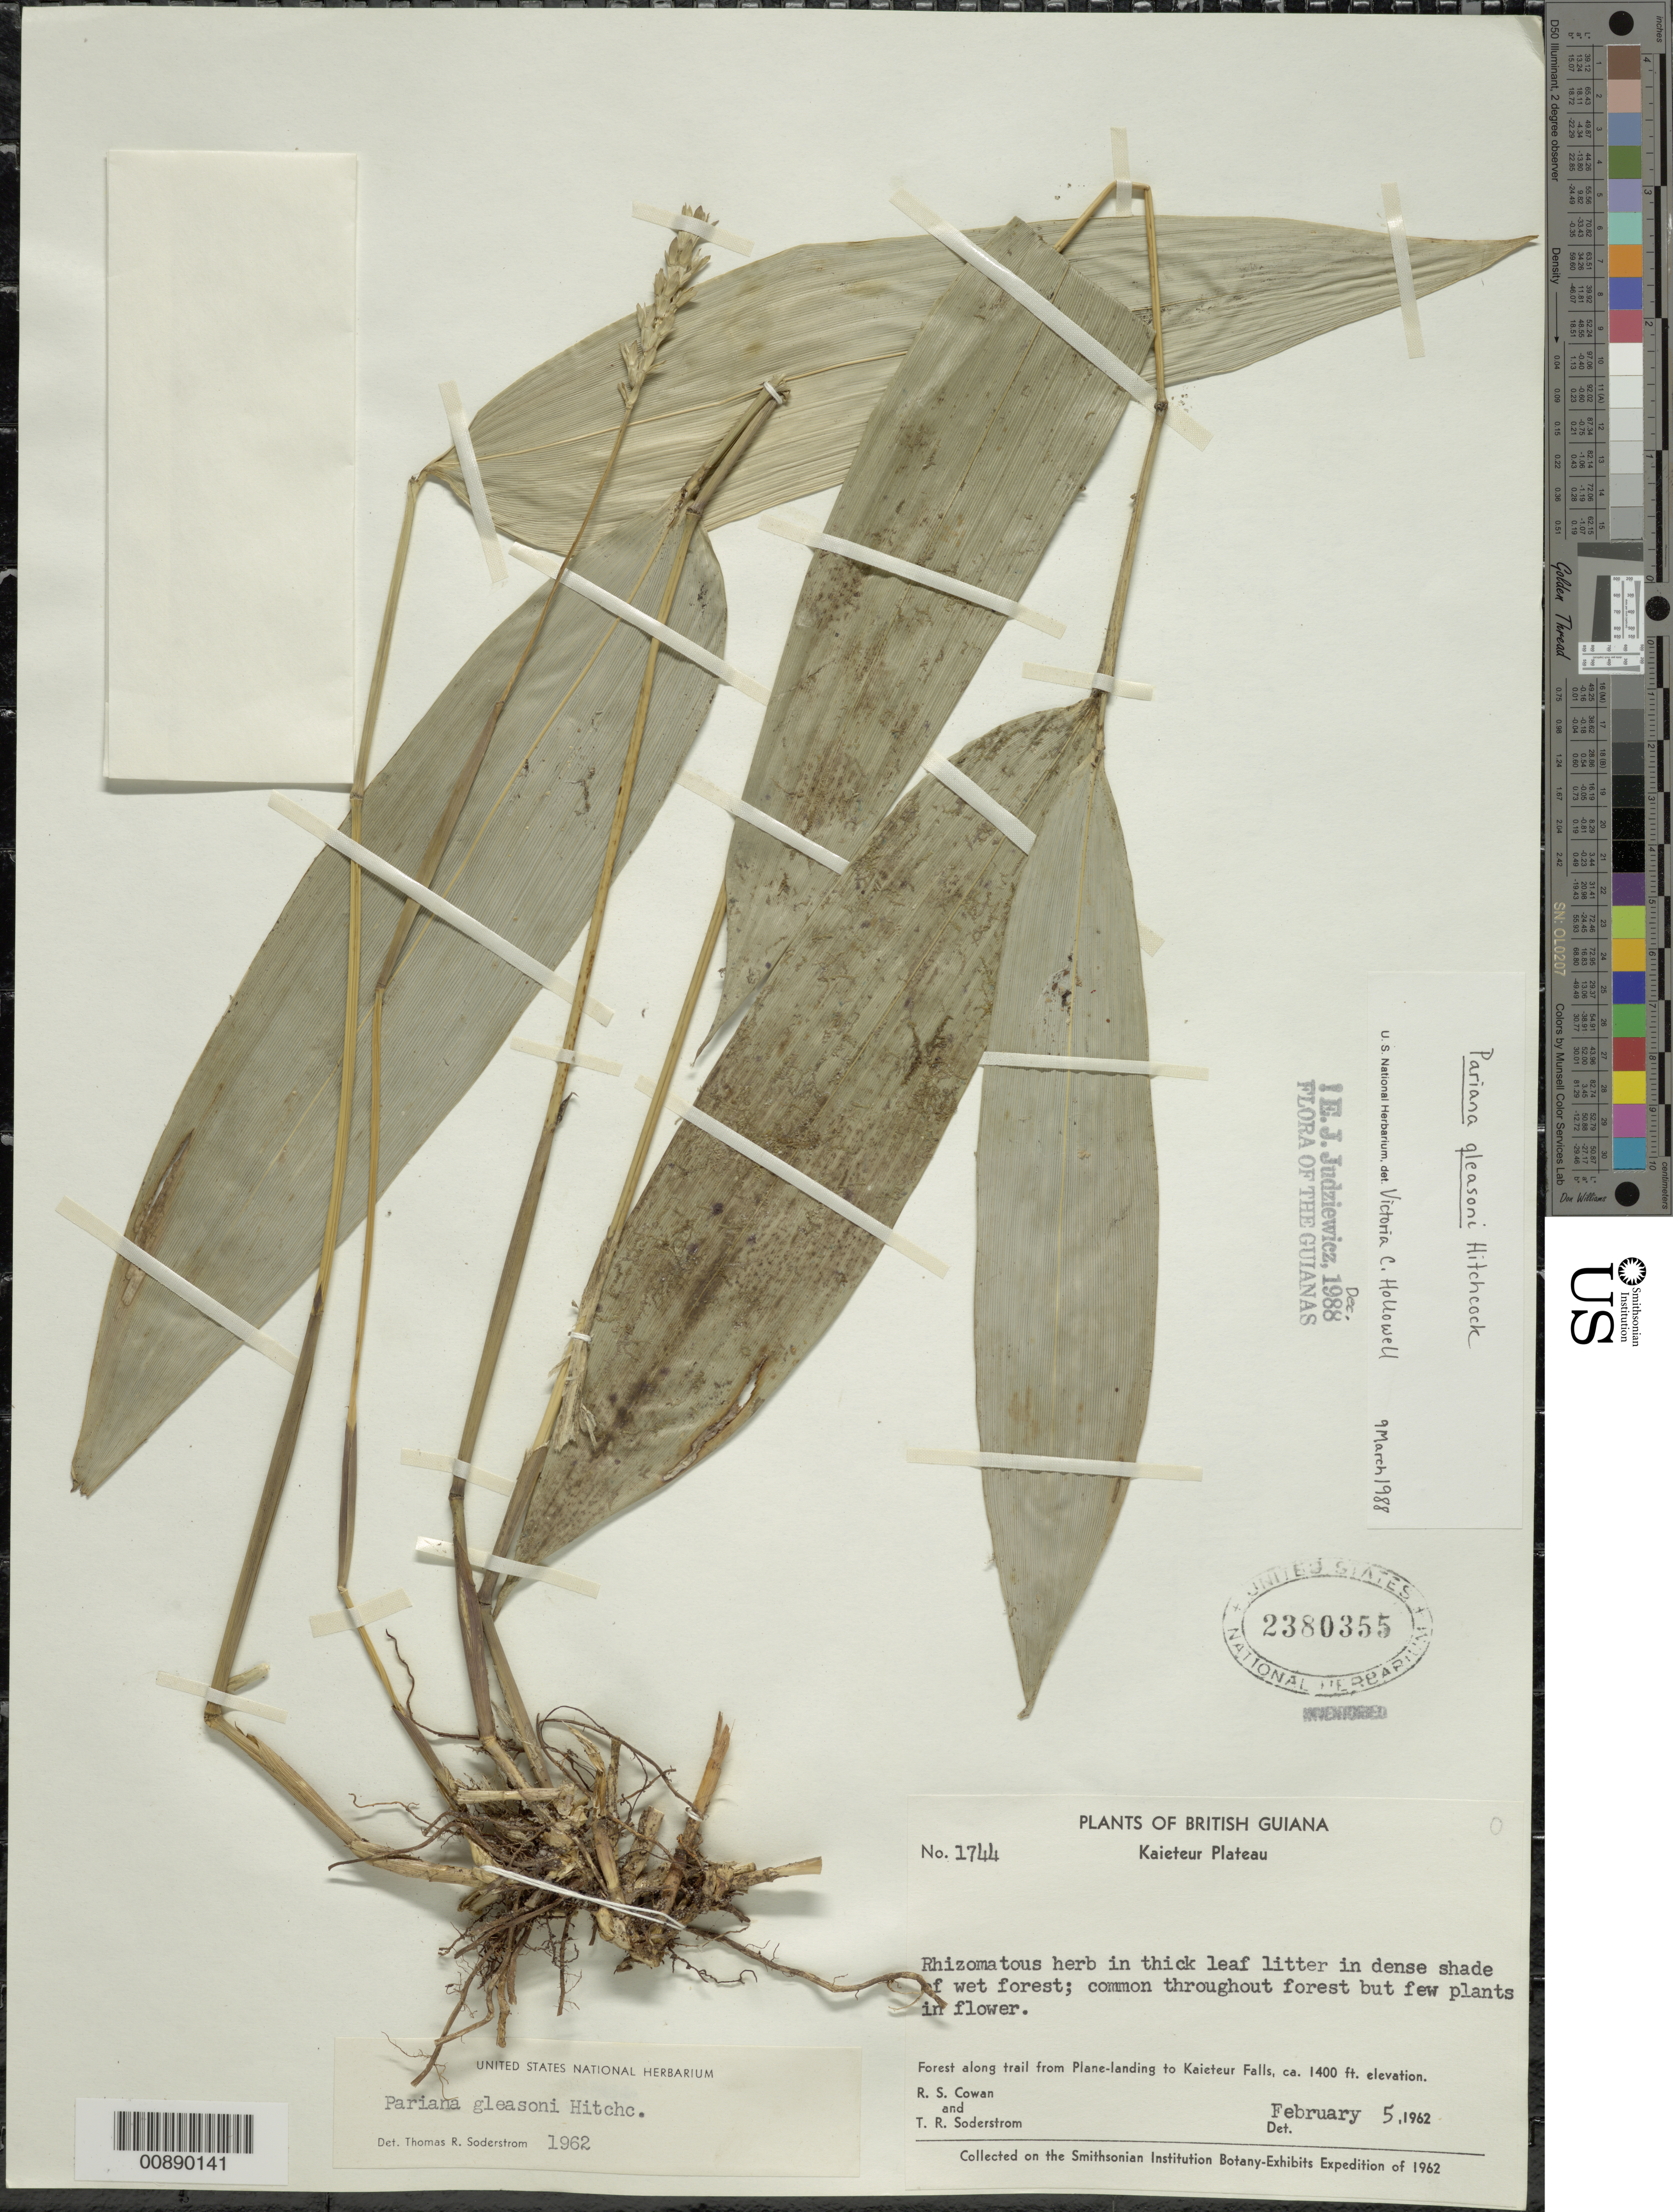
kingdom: Plantae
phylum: Tracheophyta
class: Liliopsida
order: Poales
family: Poaceae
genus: Pariana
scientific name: Pariana gleasonii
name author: Hitchc.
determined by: Hollowell, V. C., (USCH)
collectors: R. S. Cowan & T. R. Soderstrom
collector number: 1744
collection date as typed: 5-Feb-62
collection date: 1962-02-05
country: Guyana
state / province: Potaro-Siparuni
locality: Kaieteur Plateau, along trail from plane landing to Kaieteur Falls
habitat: Thick leaf litter in dense shade of wet forest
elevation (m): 427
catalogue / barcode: US 2380355